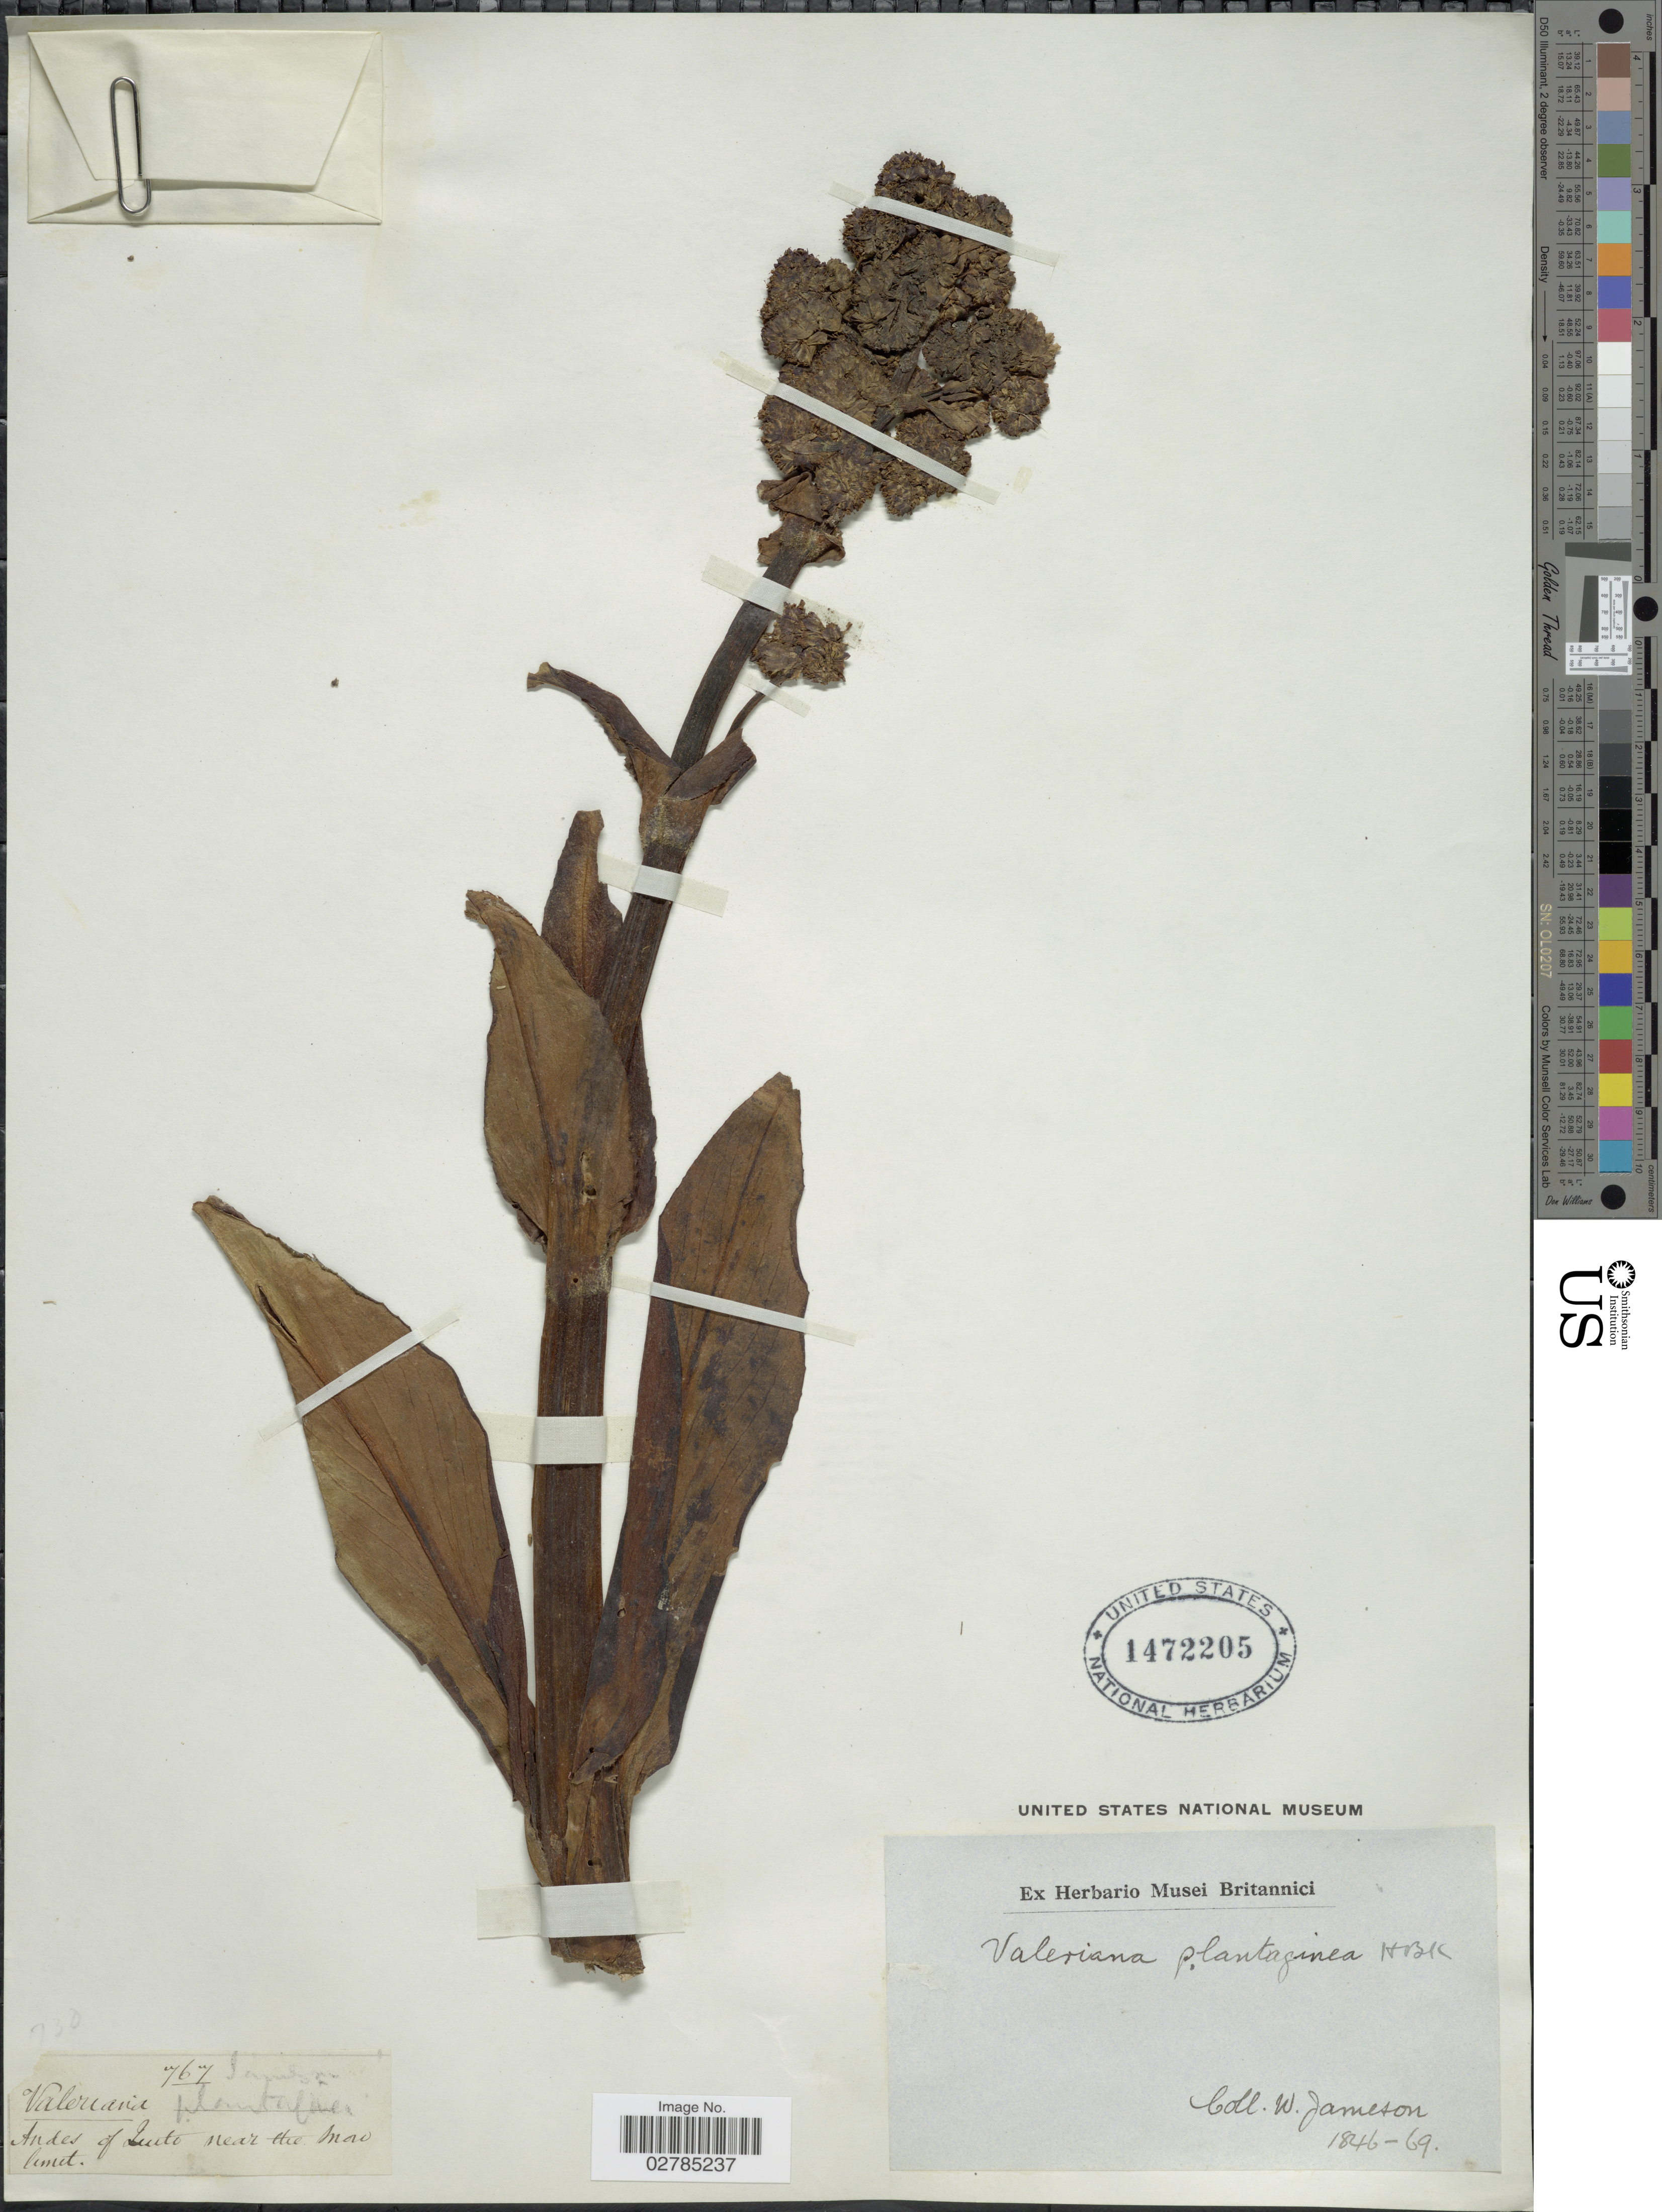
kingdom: Plantae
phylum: Tracheophyta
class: Magnoliopsida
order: Dipsacales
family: Caprifoliaceae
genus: Valeriana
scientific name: Valeriana plantaginea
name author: Kunth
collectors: W. Jameson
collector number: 767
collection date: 1846/1869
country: Ecuador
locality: Andes of Quito near the snow limit.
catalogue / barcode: US 1472205